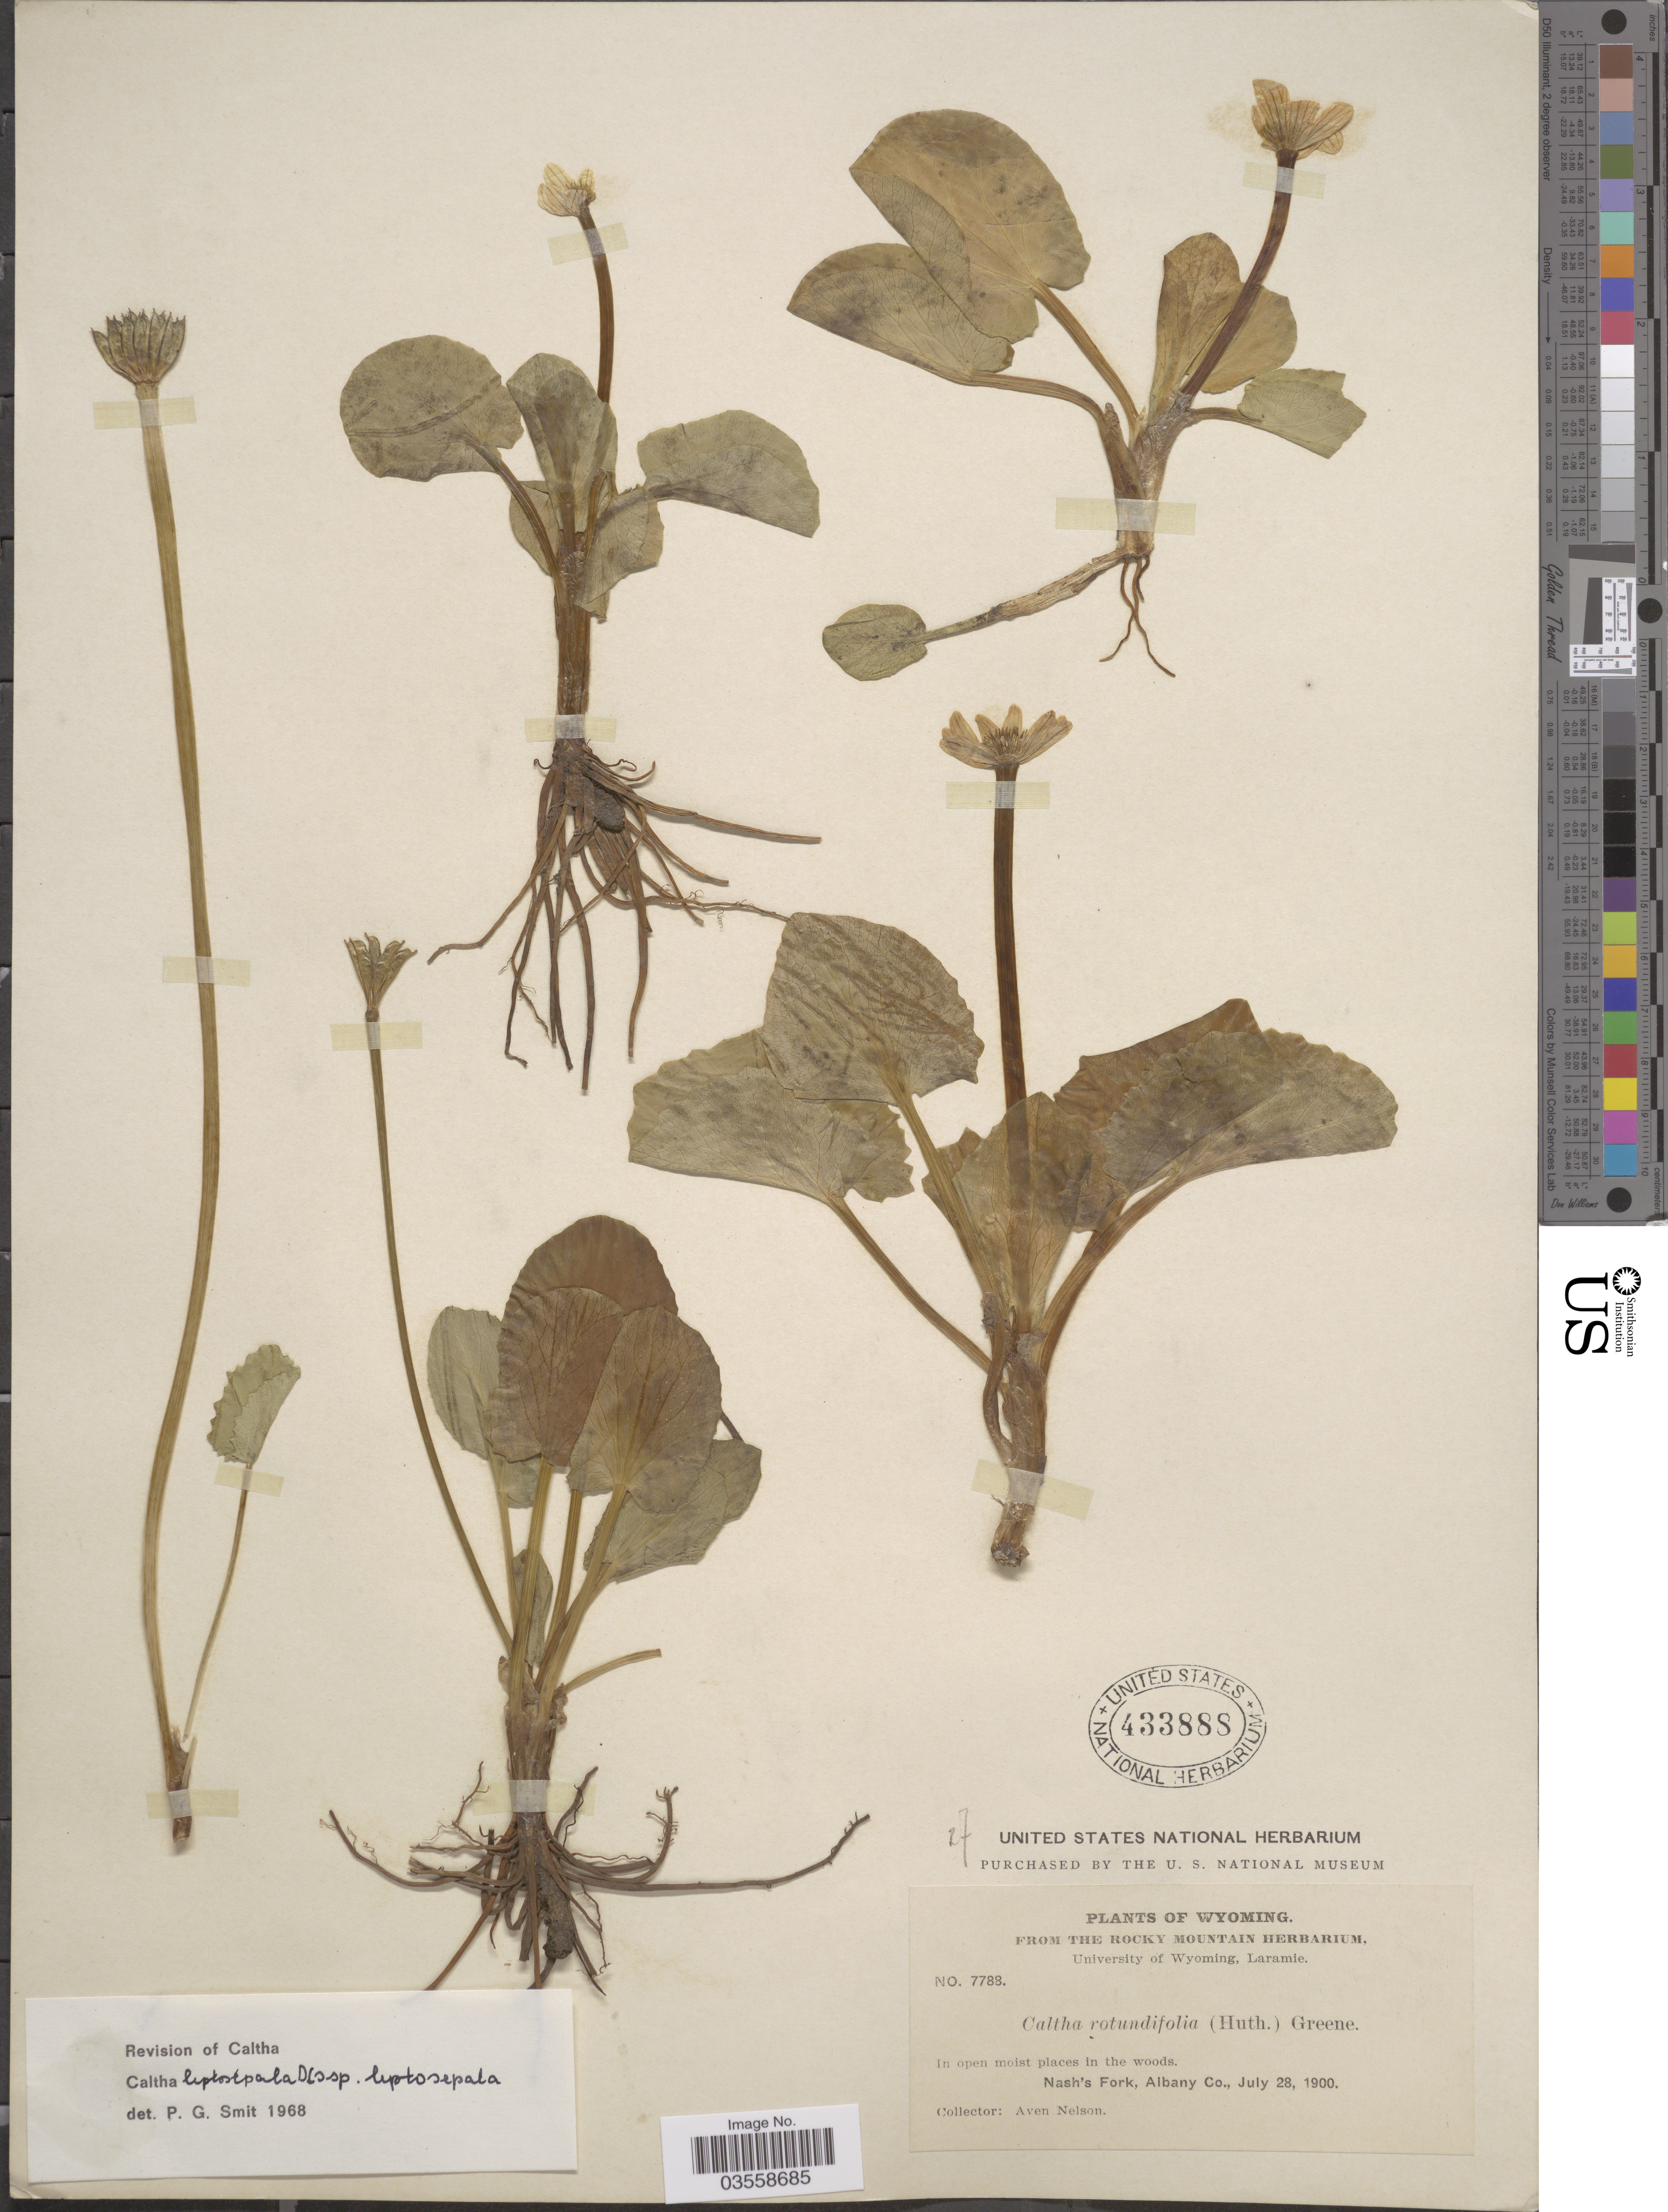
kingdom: Plantae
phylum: Tracheophyta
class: Magnoliopsida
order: Ranunculales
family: Ranunculaceae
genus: Caltha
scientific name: Caltha leptosepala subsp. leptosepala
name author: DC.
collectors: A. Nelson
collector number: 7788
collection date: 1900-07-28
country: United States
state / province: Wyoming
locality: Nash's Fork, Albany Co.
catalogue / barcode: US 433888